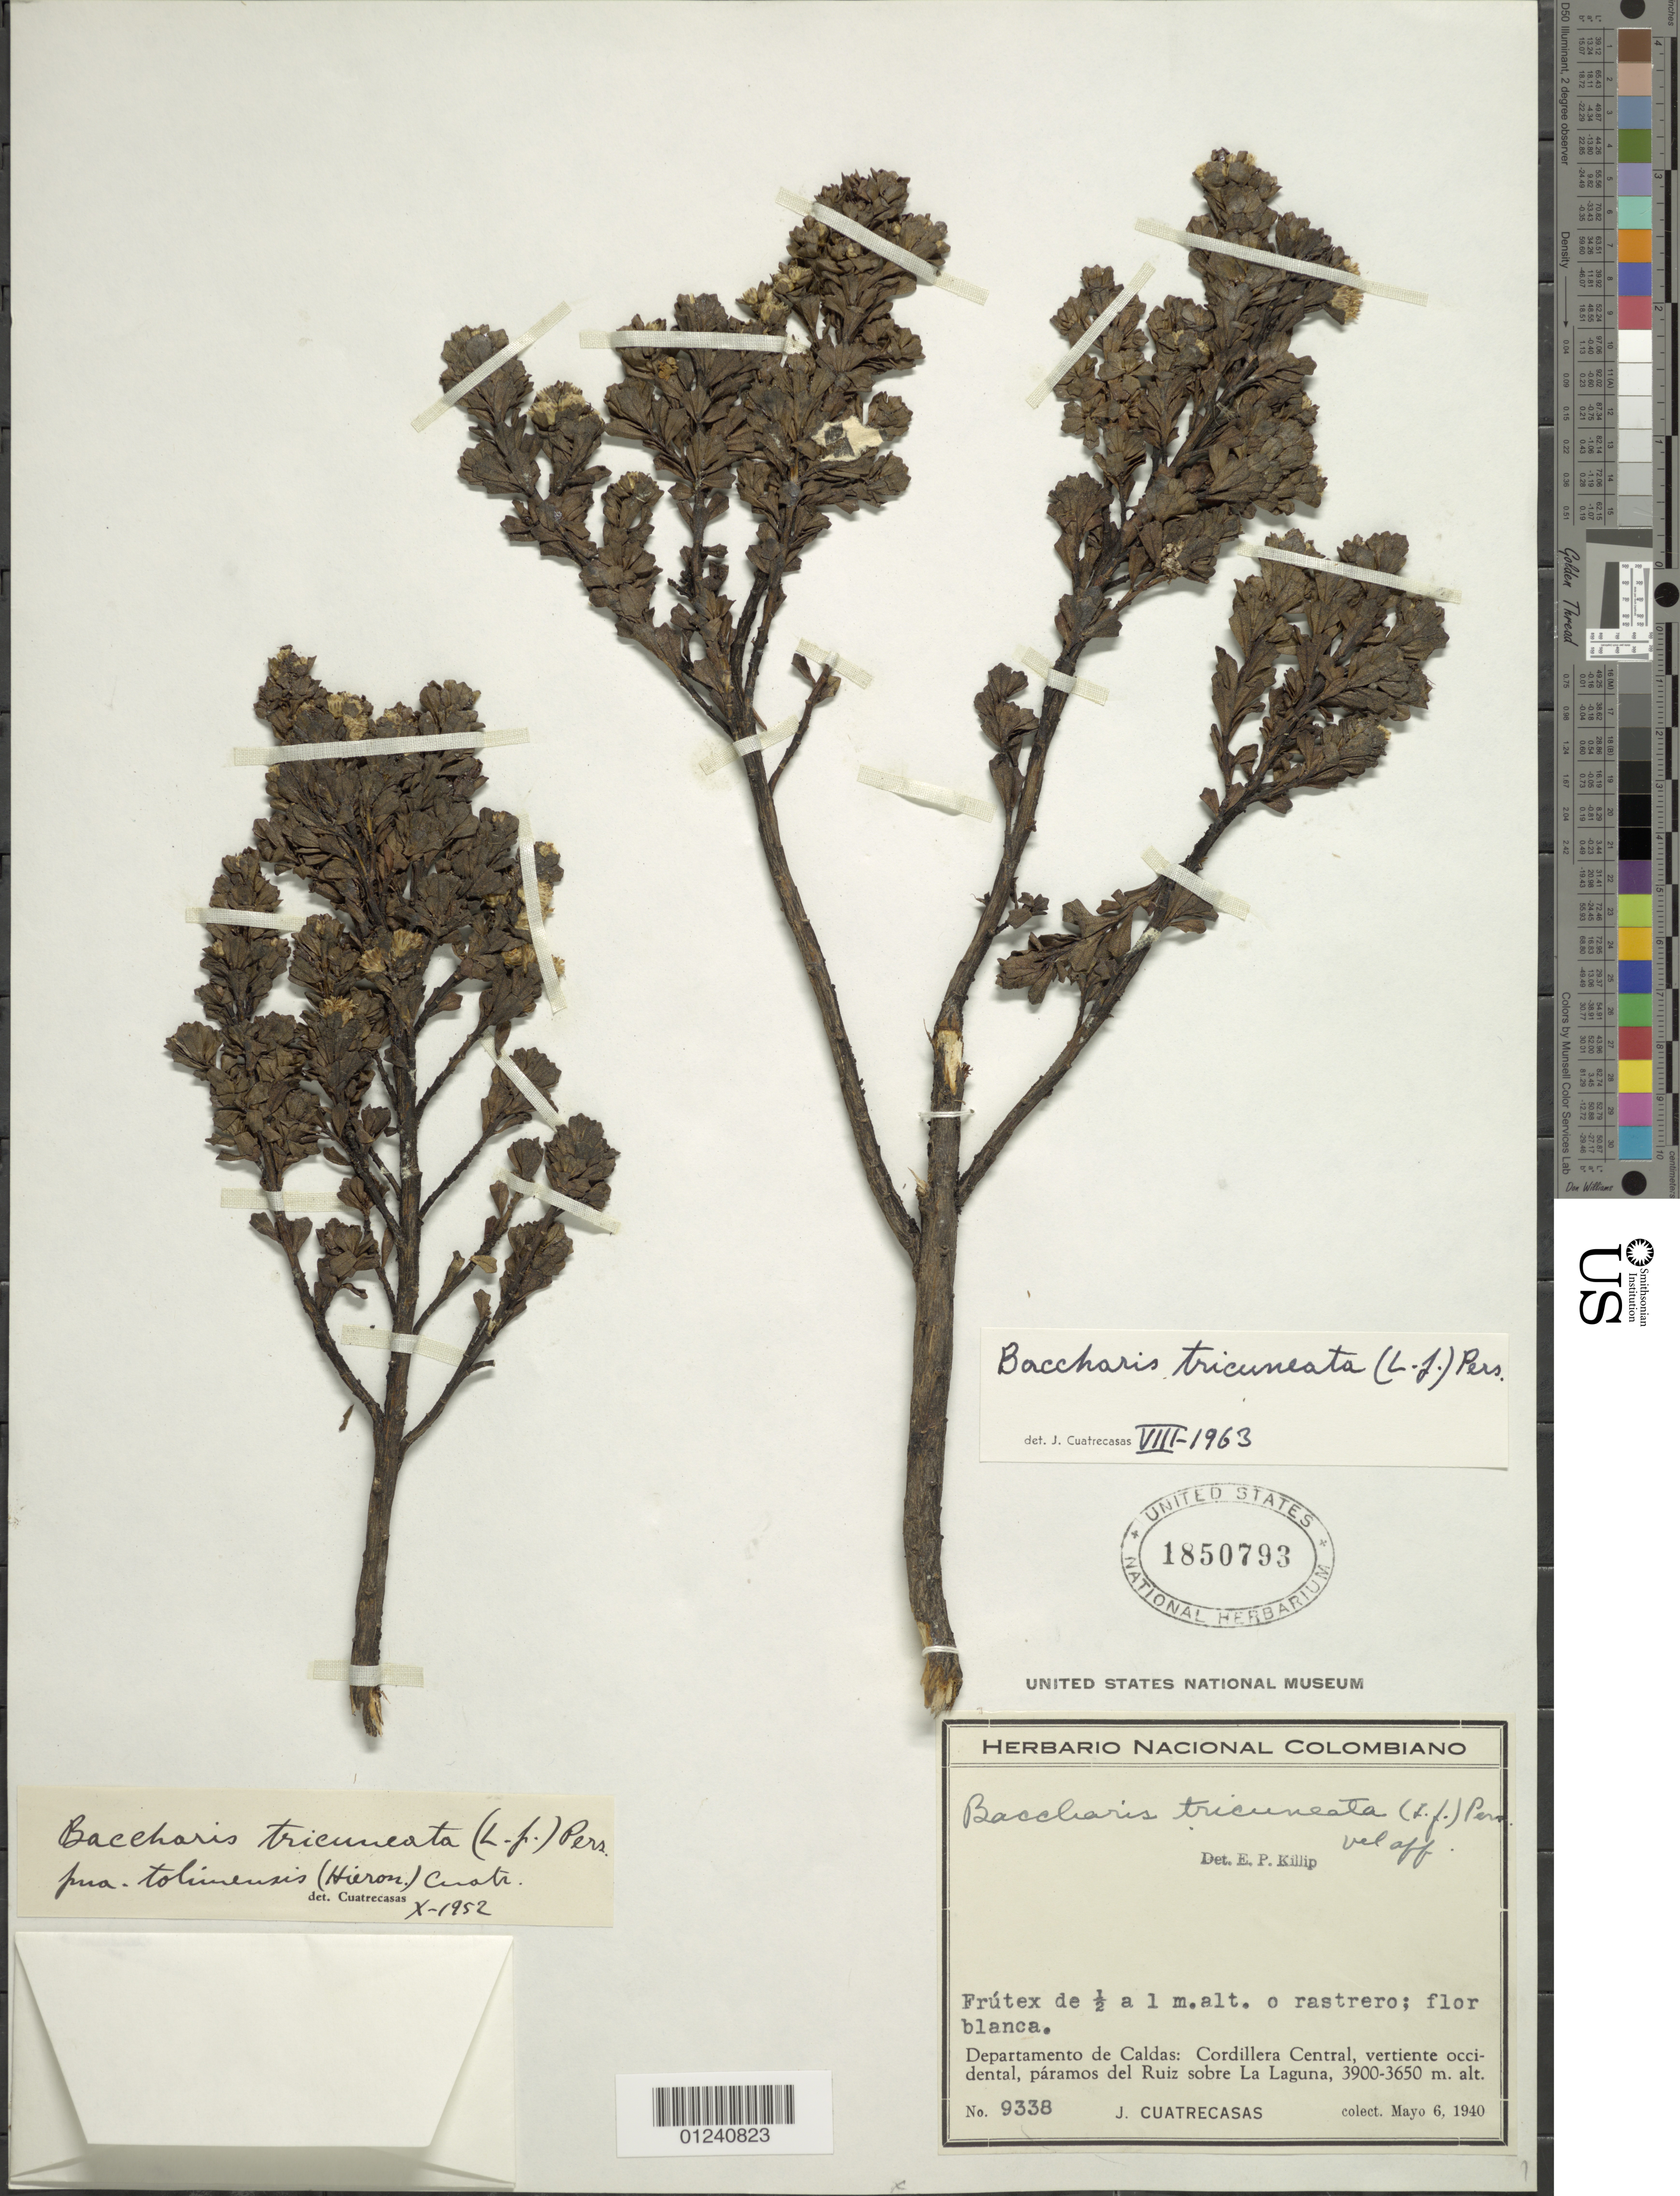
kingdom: Plantae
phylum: Tracheophyta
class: Magnoliopsida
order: Asterales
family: Asteraceae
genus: Baccharis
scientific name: Baccharis tricuneata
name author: (L. f.) Pers.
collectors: J. Cuatrecasas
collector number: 9338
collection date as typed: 6-May-40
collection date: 1940-05-06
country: Colombia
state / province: Caldas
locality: Cordillera Central, vertiente occidental, páramos del Ruiz sobre La Laguna.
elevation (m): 3650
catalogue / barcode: US 1850793